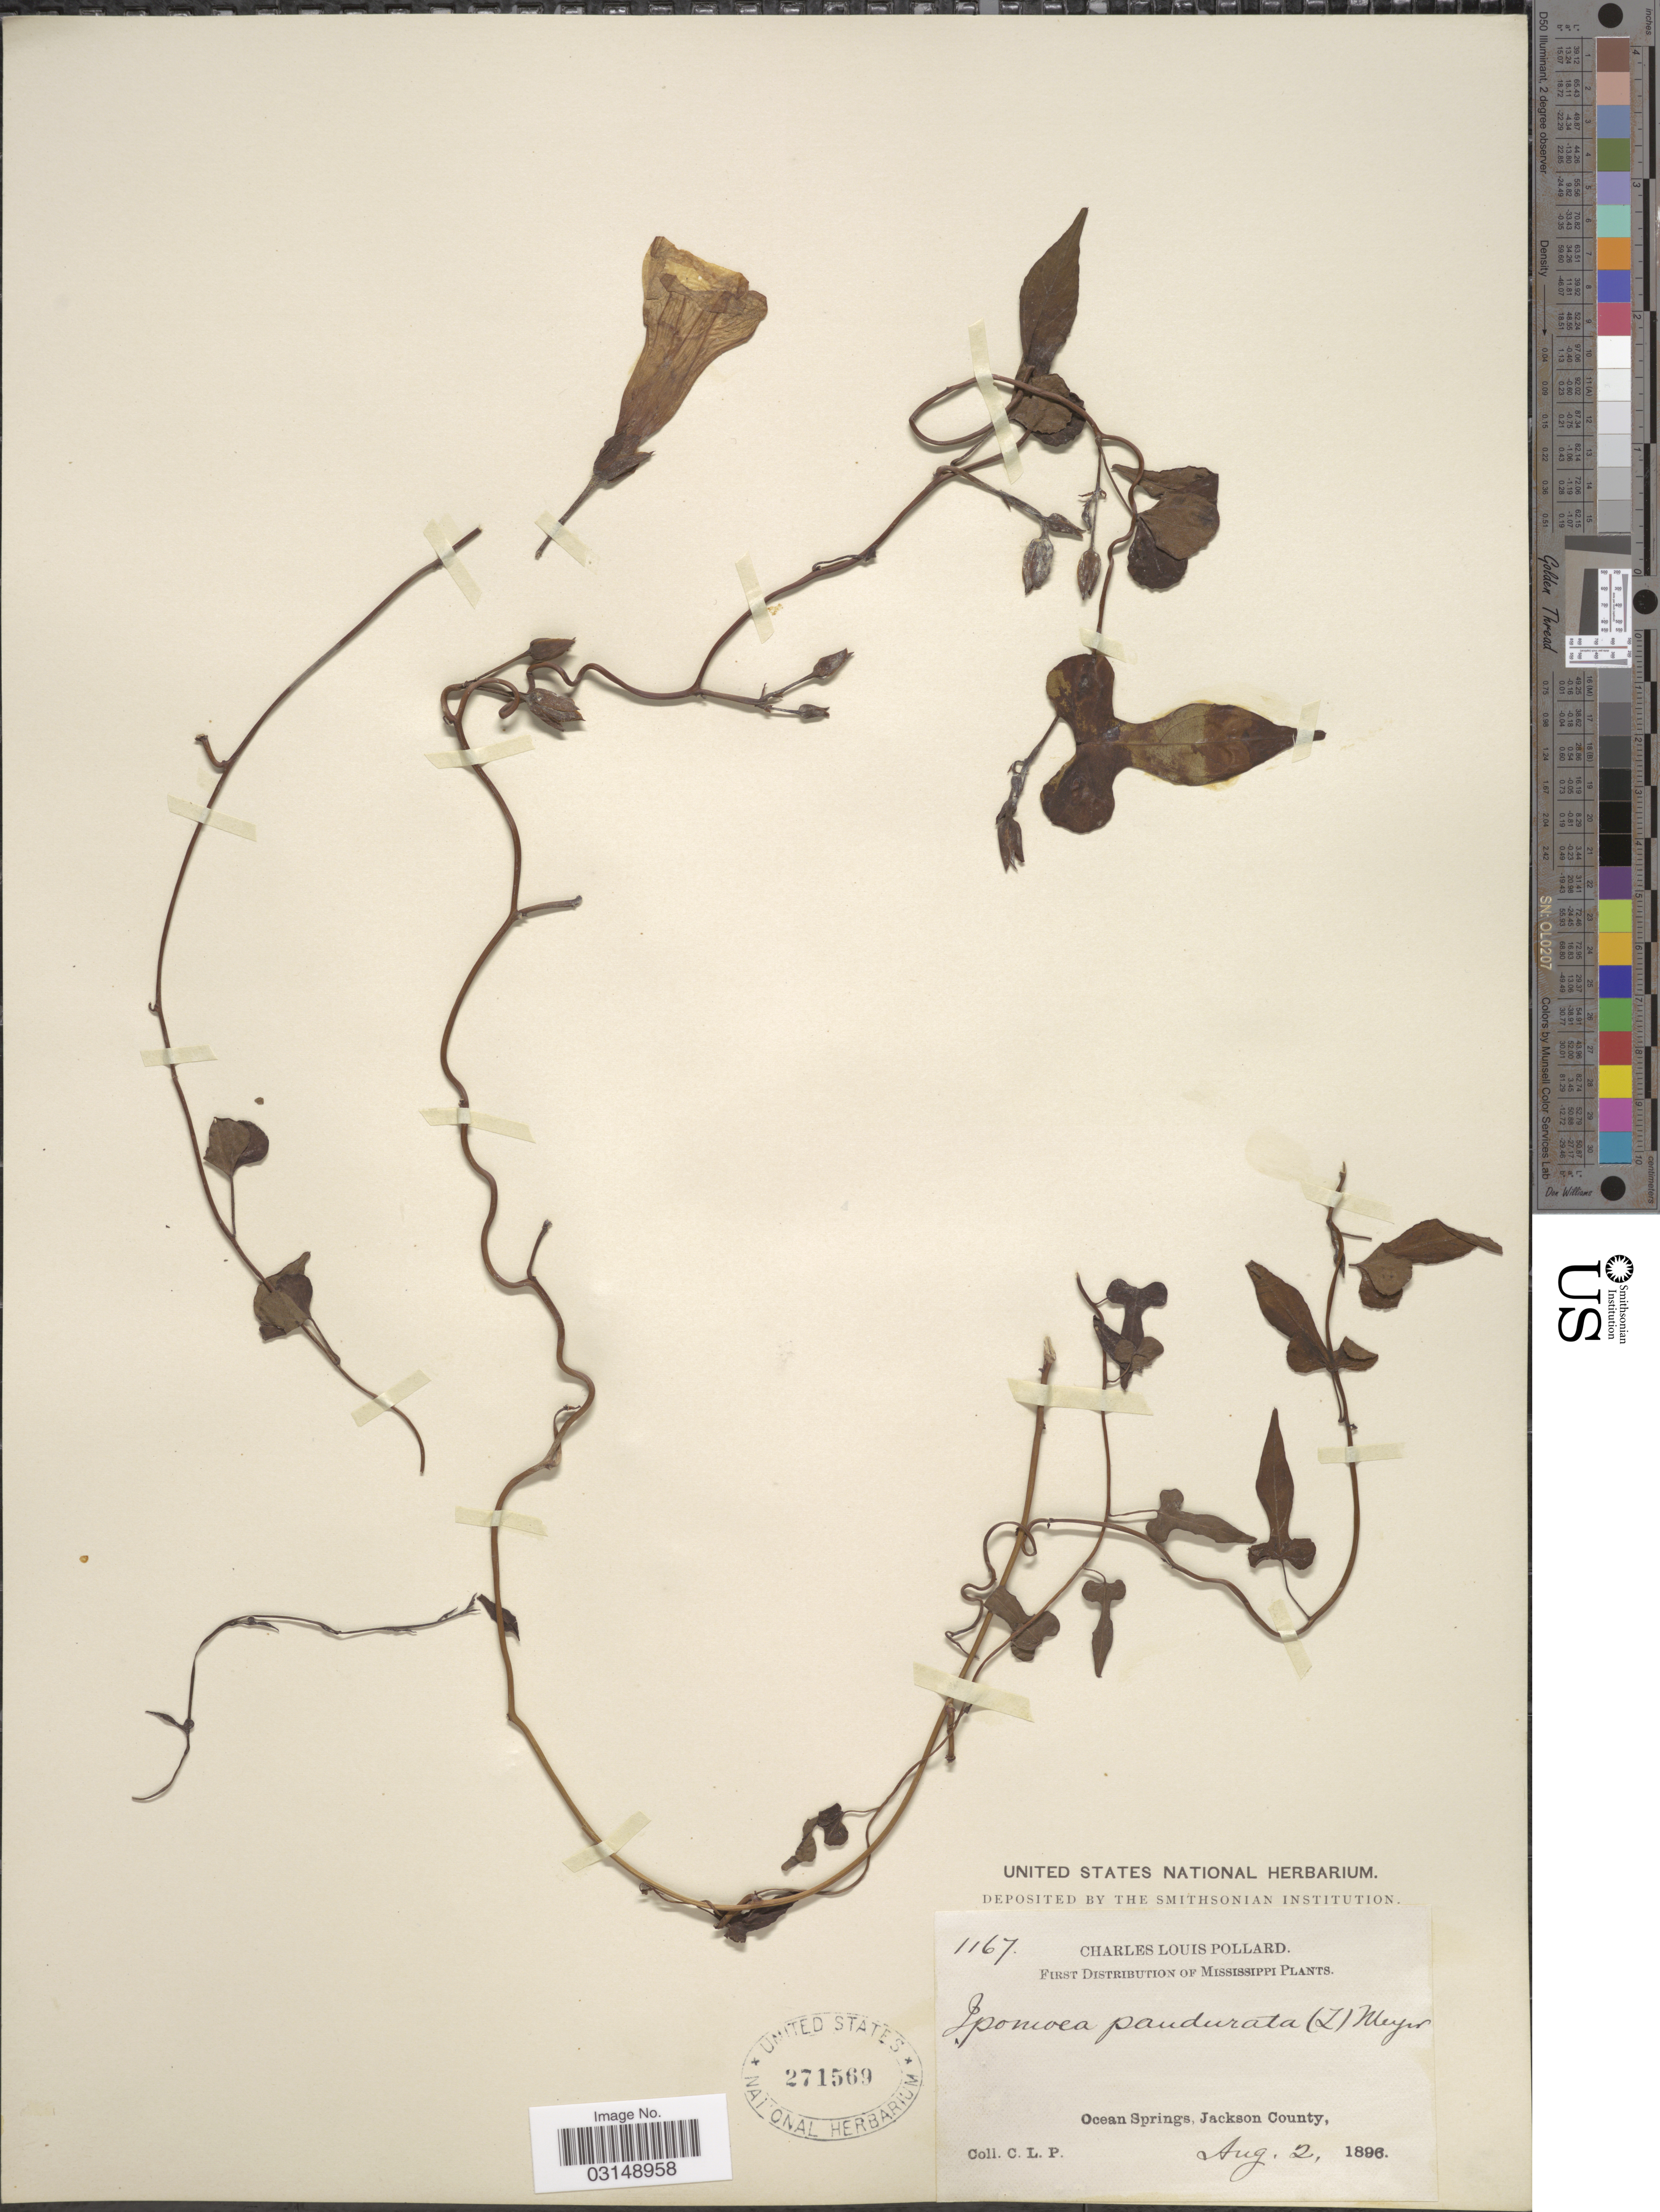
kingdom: Plantae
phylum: Tracheophyta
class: Magnoliopsida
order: Solanales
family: Convolvulaceae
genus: Ipomoea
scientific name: Ipomoea pandurata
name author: (L.) G. Mey.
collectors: C. L. Pollard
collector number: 1167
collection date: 1896-08-02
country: United States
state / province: Mississippi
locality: Ocean Springs, Jackson County.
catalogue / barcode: US 271569